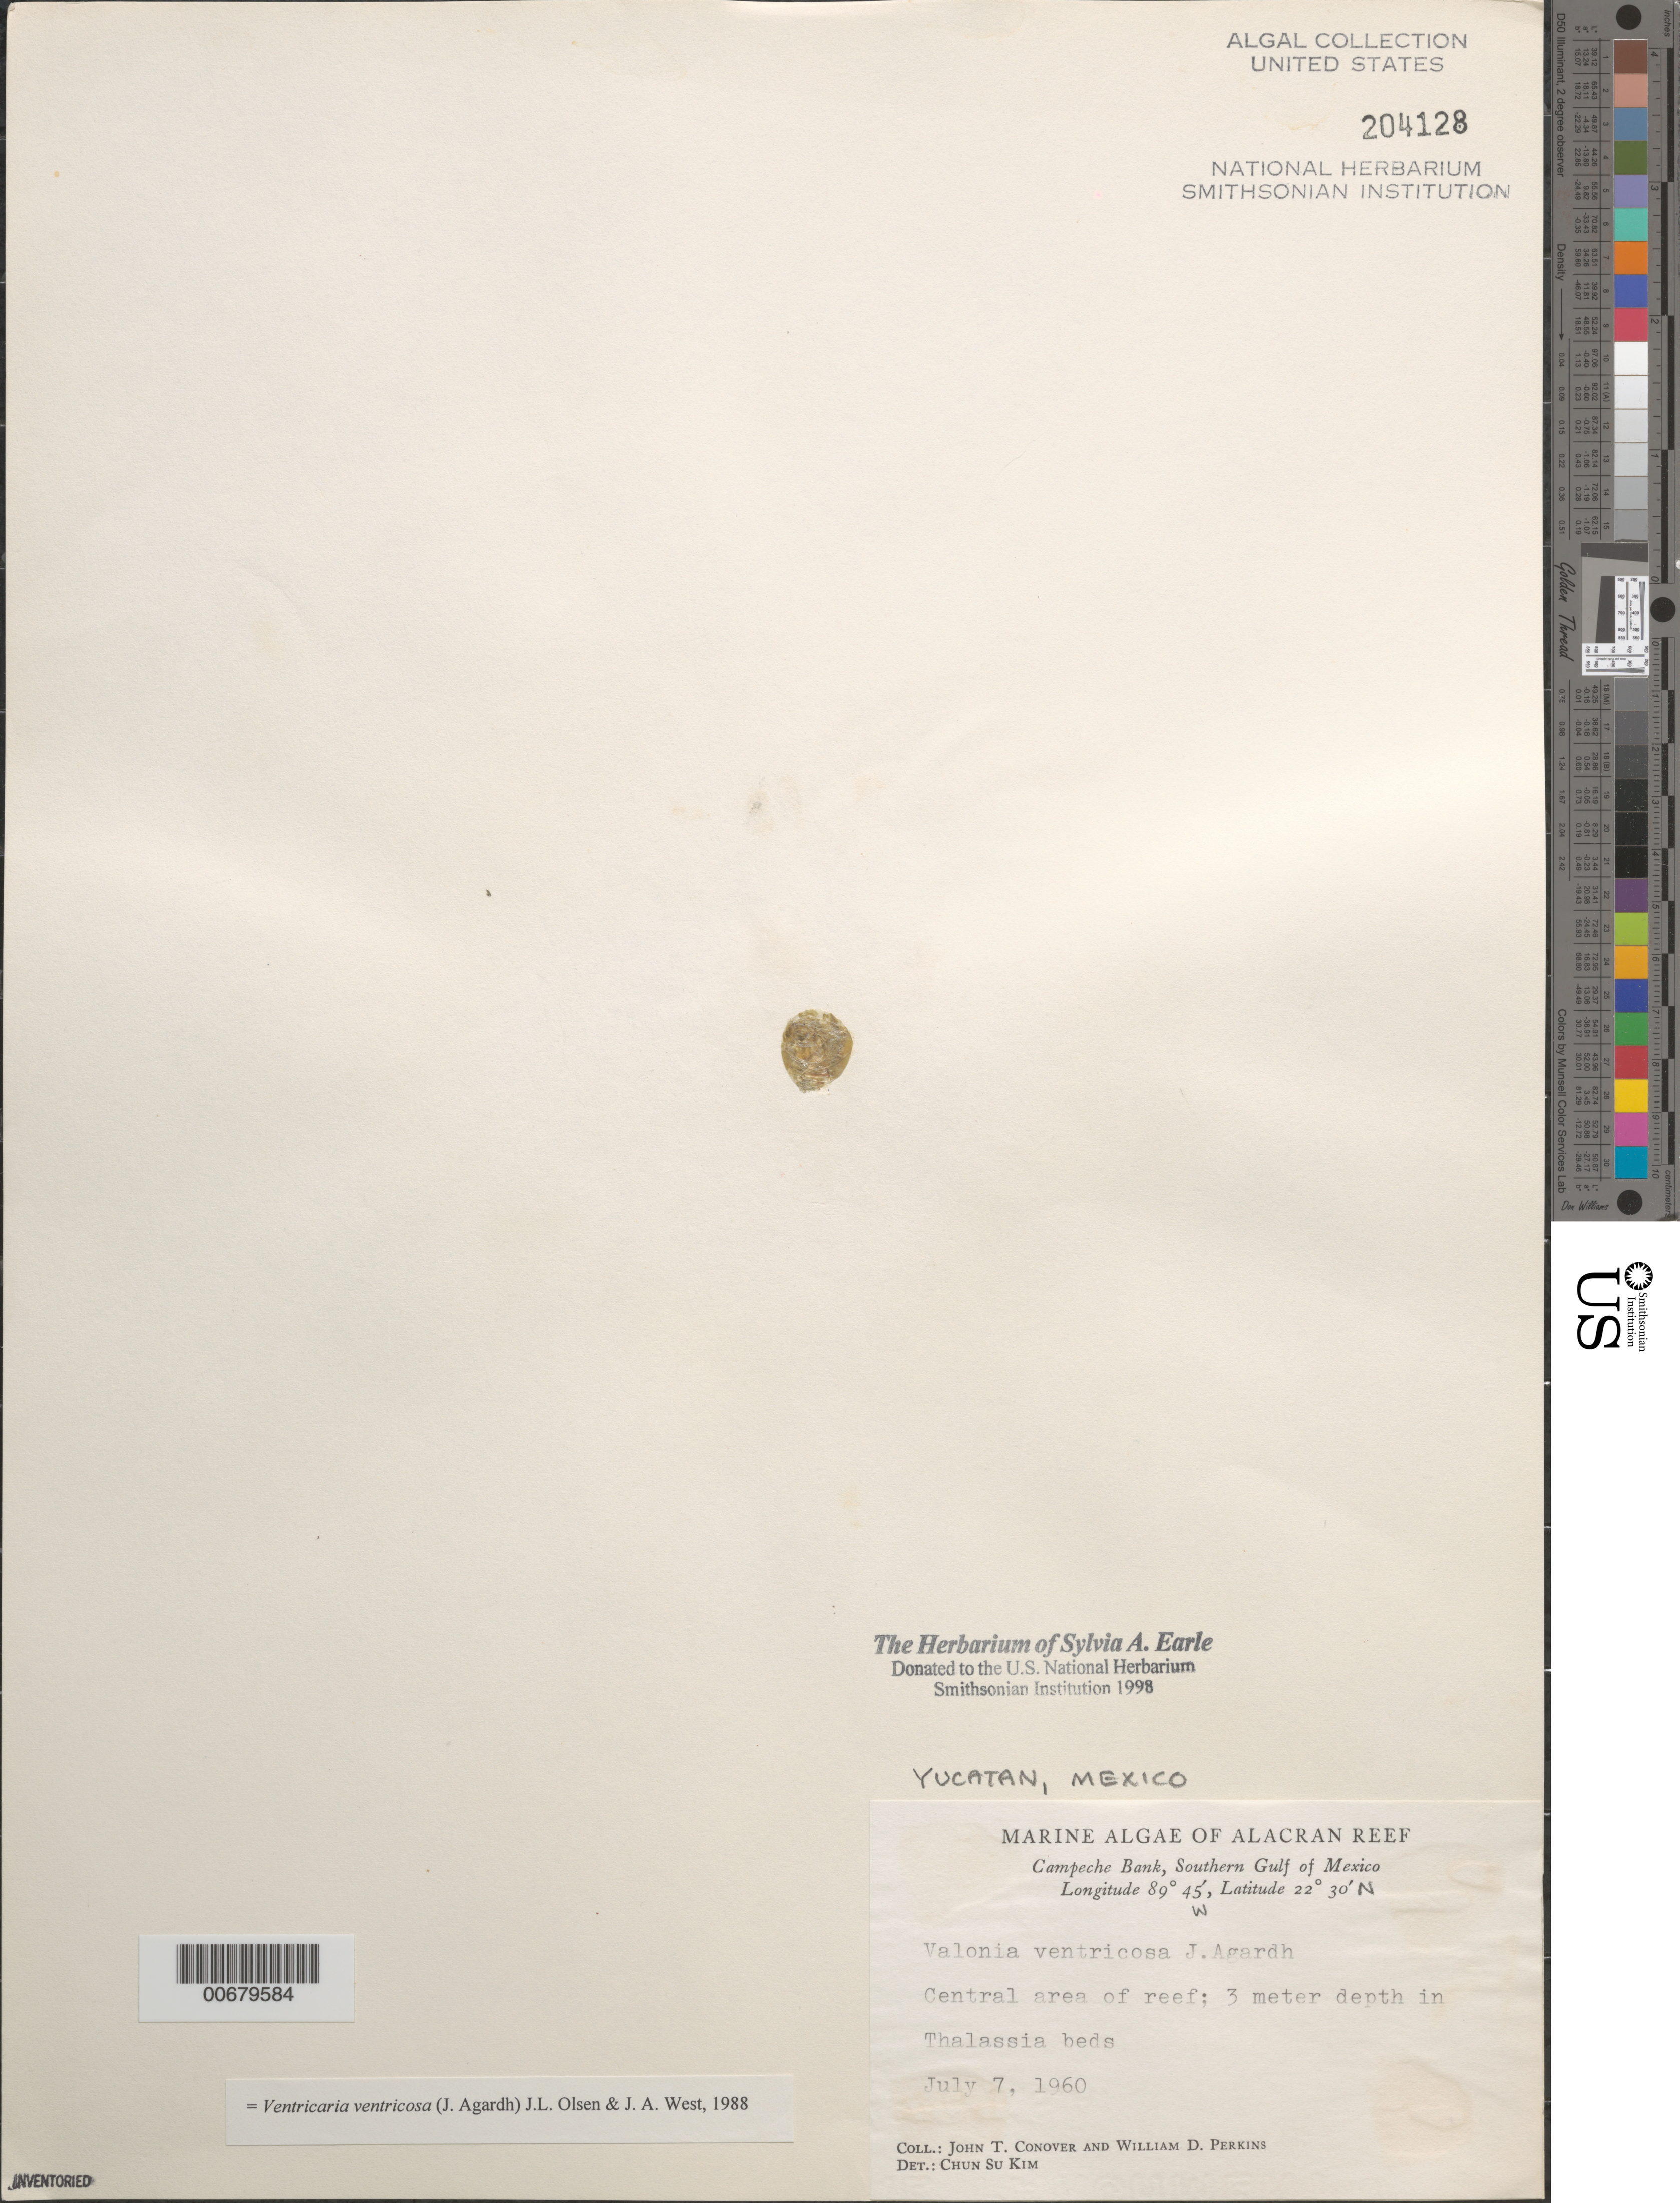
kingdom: Plantae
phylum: Chlorophyta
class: Ulvophyceae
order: Siphonocladales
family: Valoniaceae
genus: Valonia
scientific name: Valonia ventricosa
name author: J. Agardh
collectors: J. T. Conover & W. D. Perkins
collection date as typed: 07 Jul 1960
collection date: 1960-07-07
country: Mexico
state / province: Yucatan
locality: Central Alacran Reef, Campeche Bank, southern Gulf of Mexico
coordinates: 22 30' N, 89 45' W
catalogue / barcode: US 204128